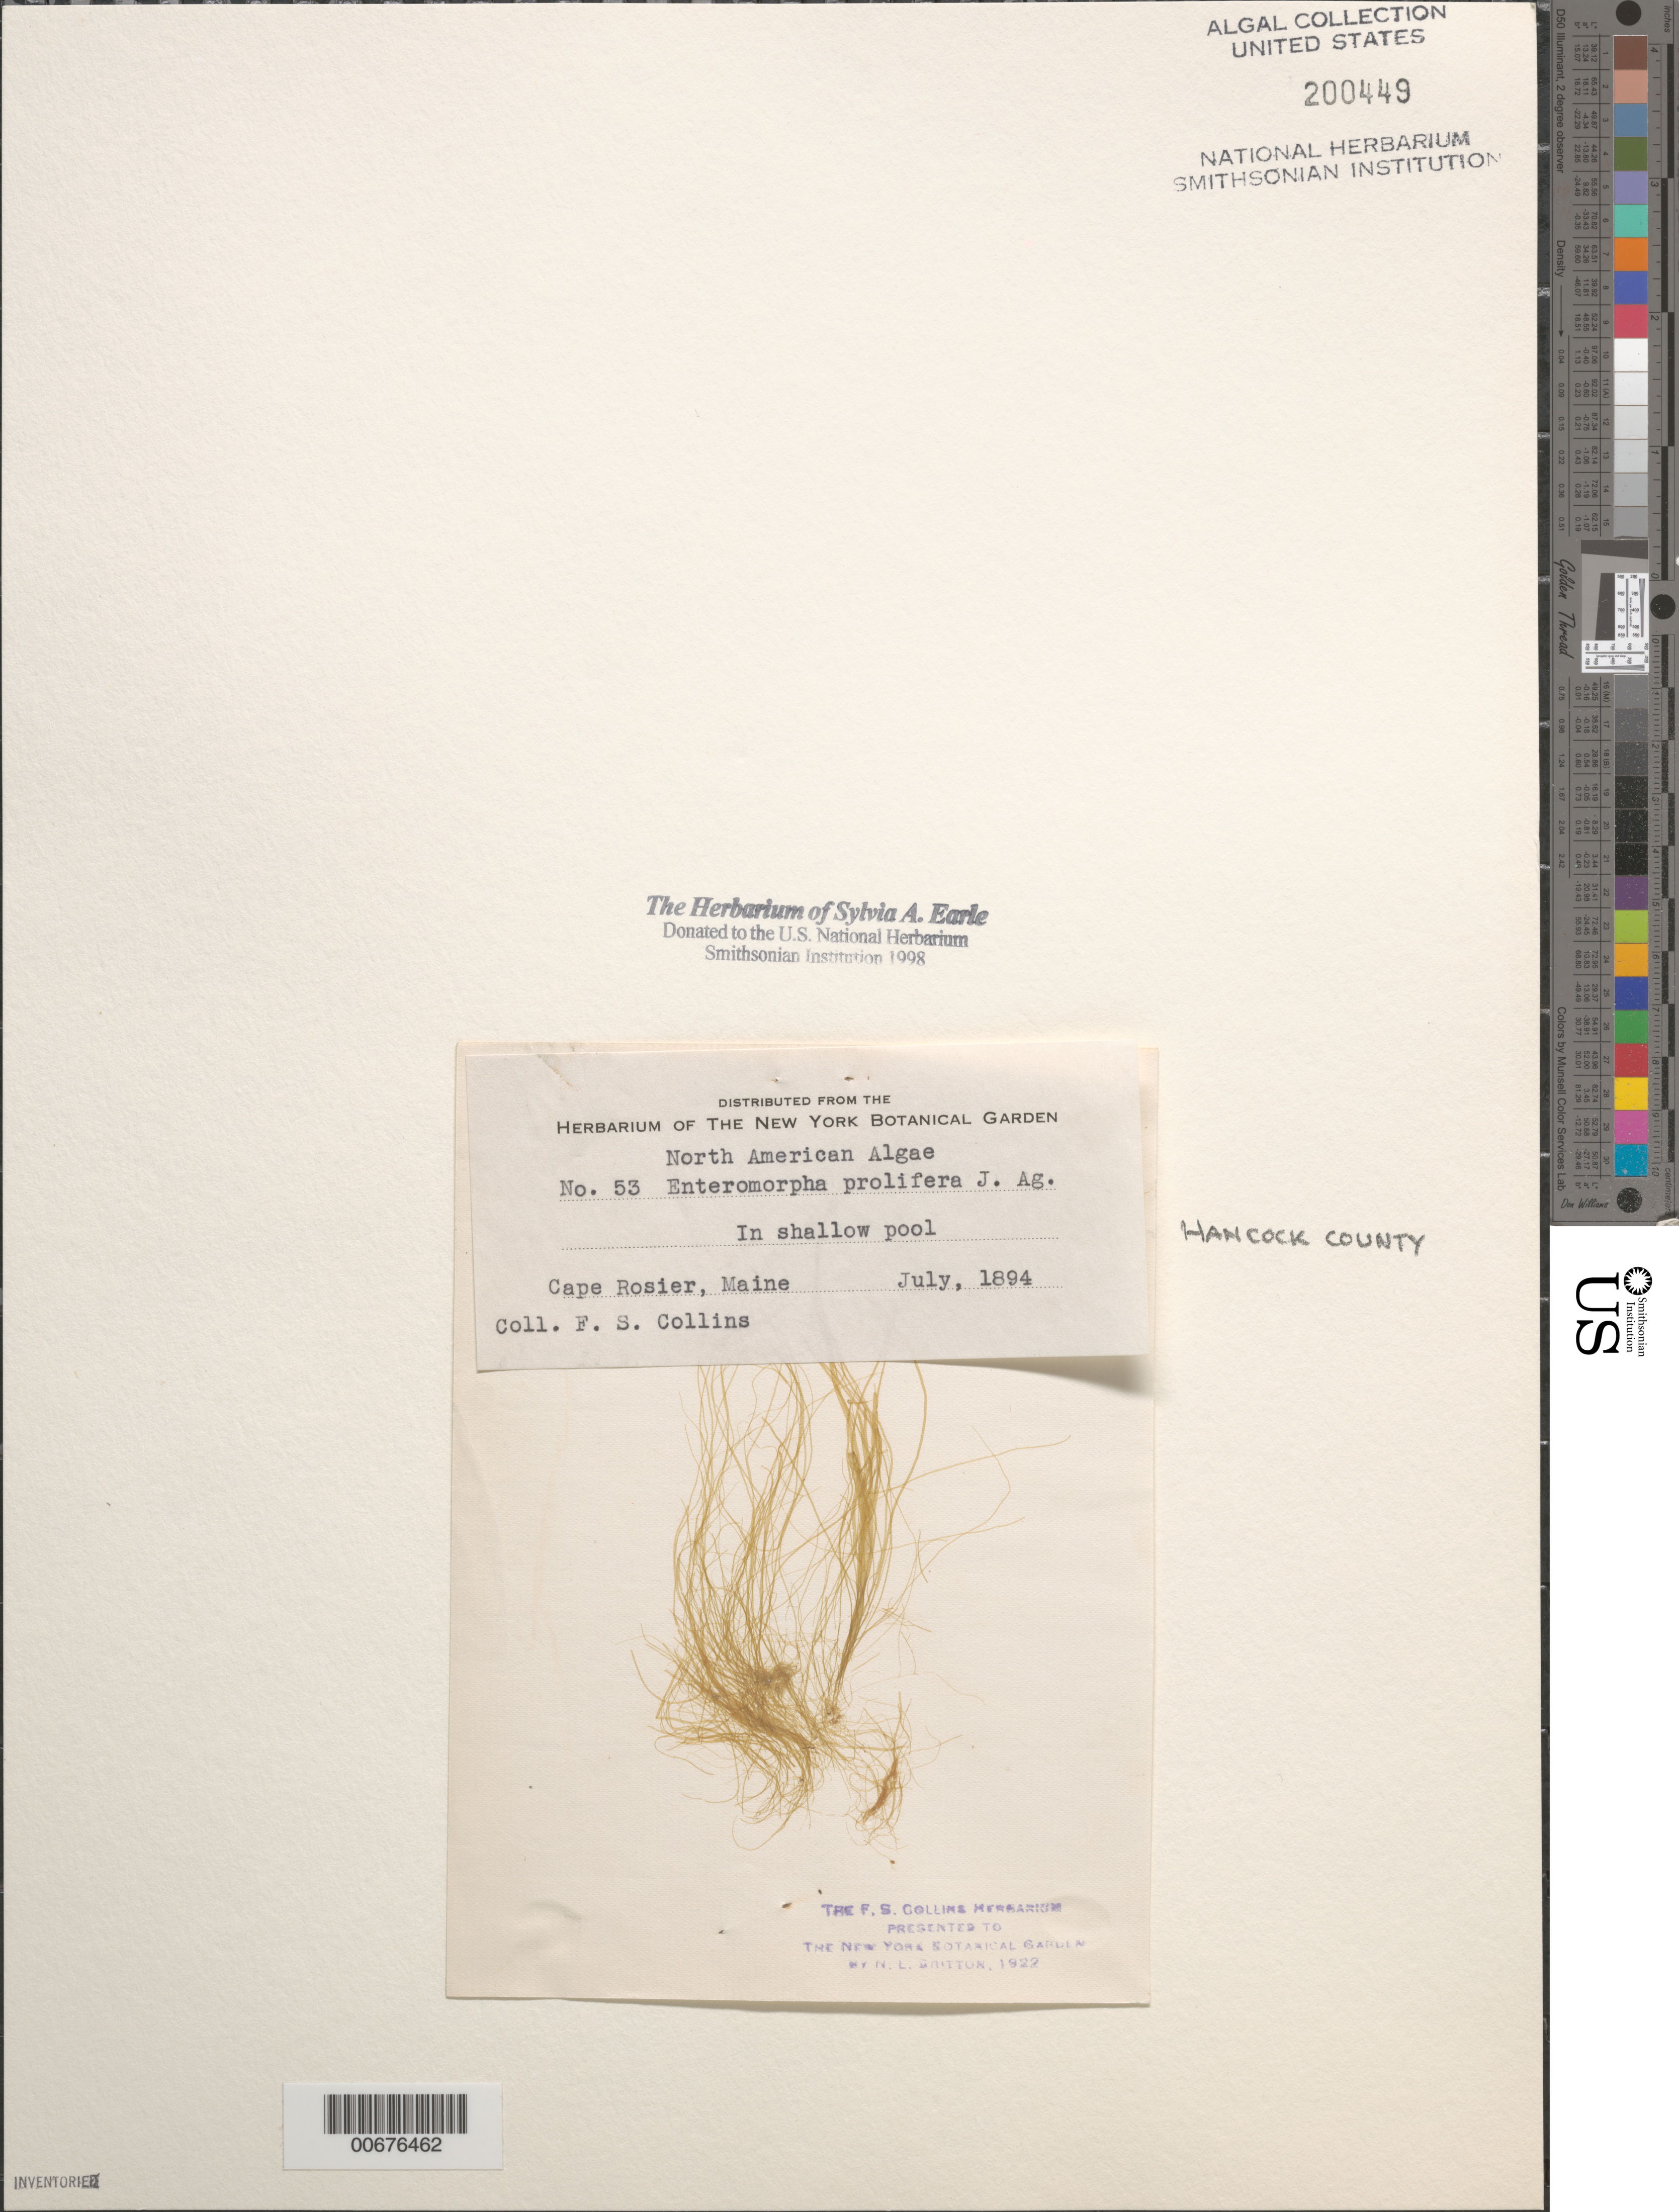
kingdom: Plantae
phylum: Chlorophyta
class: Ulvophyceae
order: Ulvales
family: Ulvaceae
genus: Ulva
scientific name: Ulva prolifera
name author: O.F. Müller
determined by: Algae name updating Project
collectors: F. Collins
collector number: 53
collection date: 1894-07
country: United States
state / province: Maine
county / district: Hancock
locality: Cape Rosier. Hancock County.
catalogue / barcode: US 200449